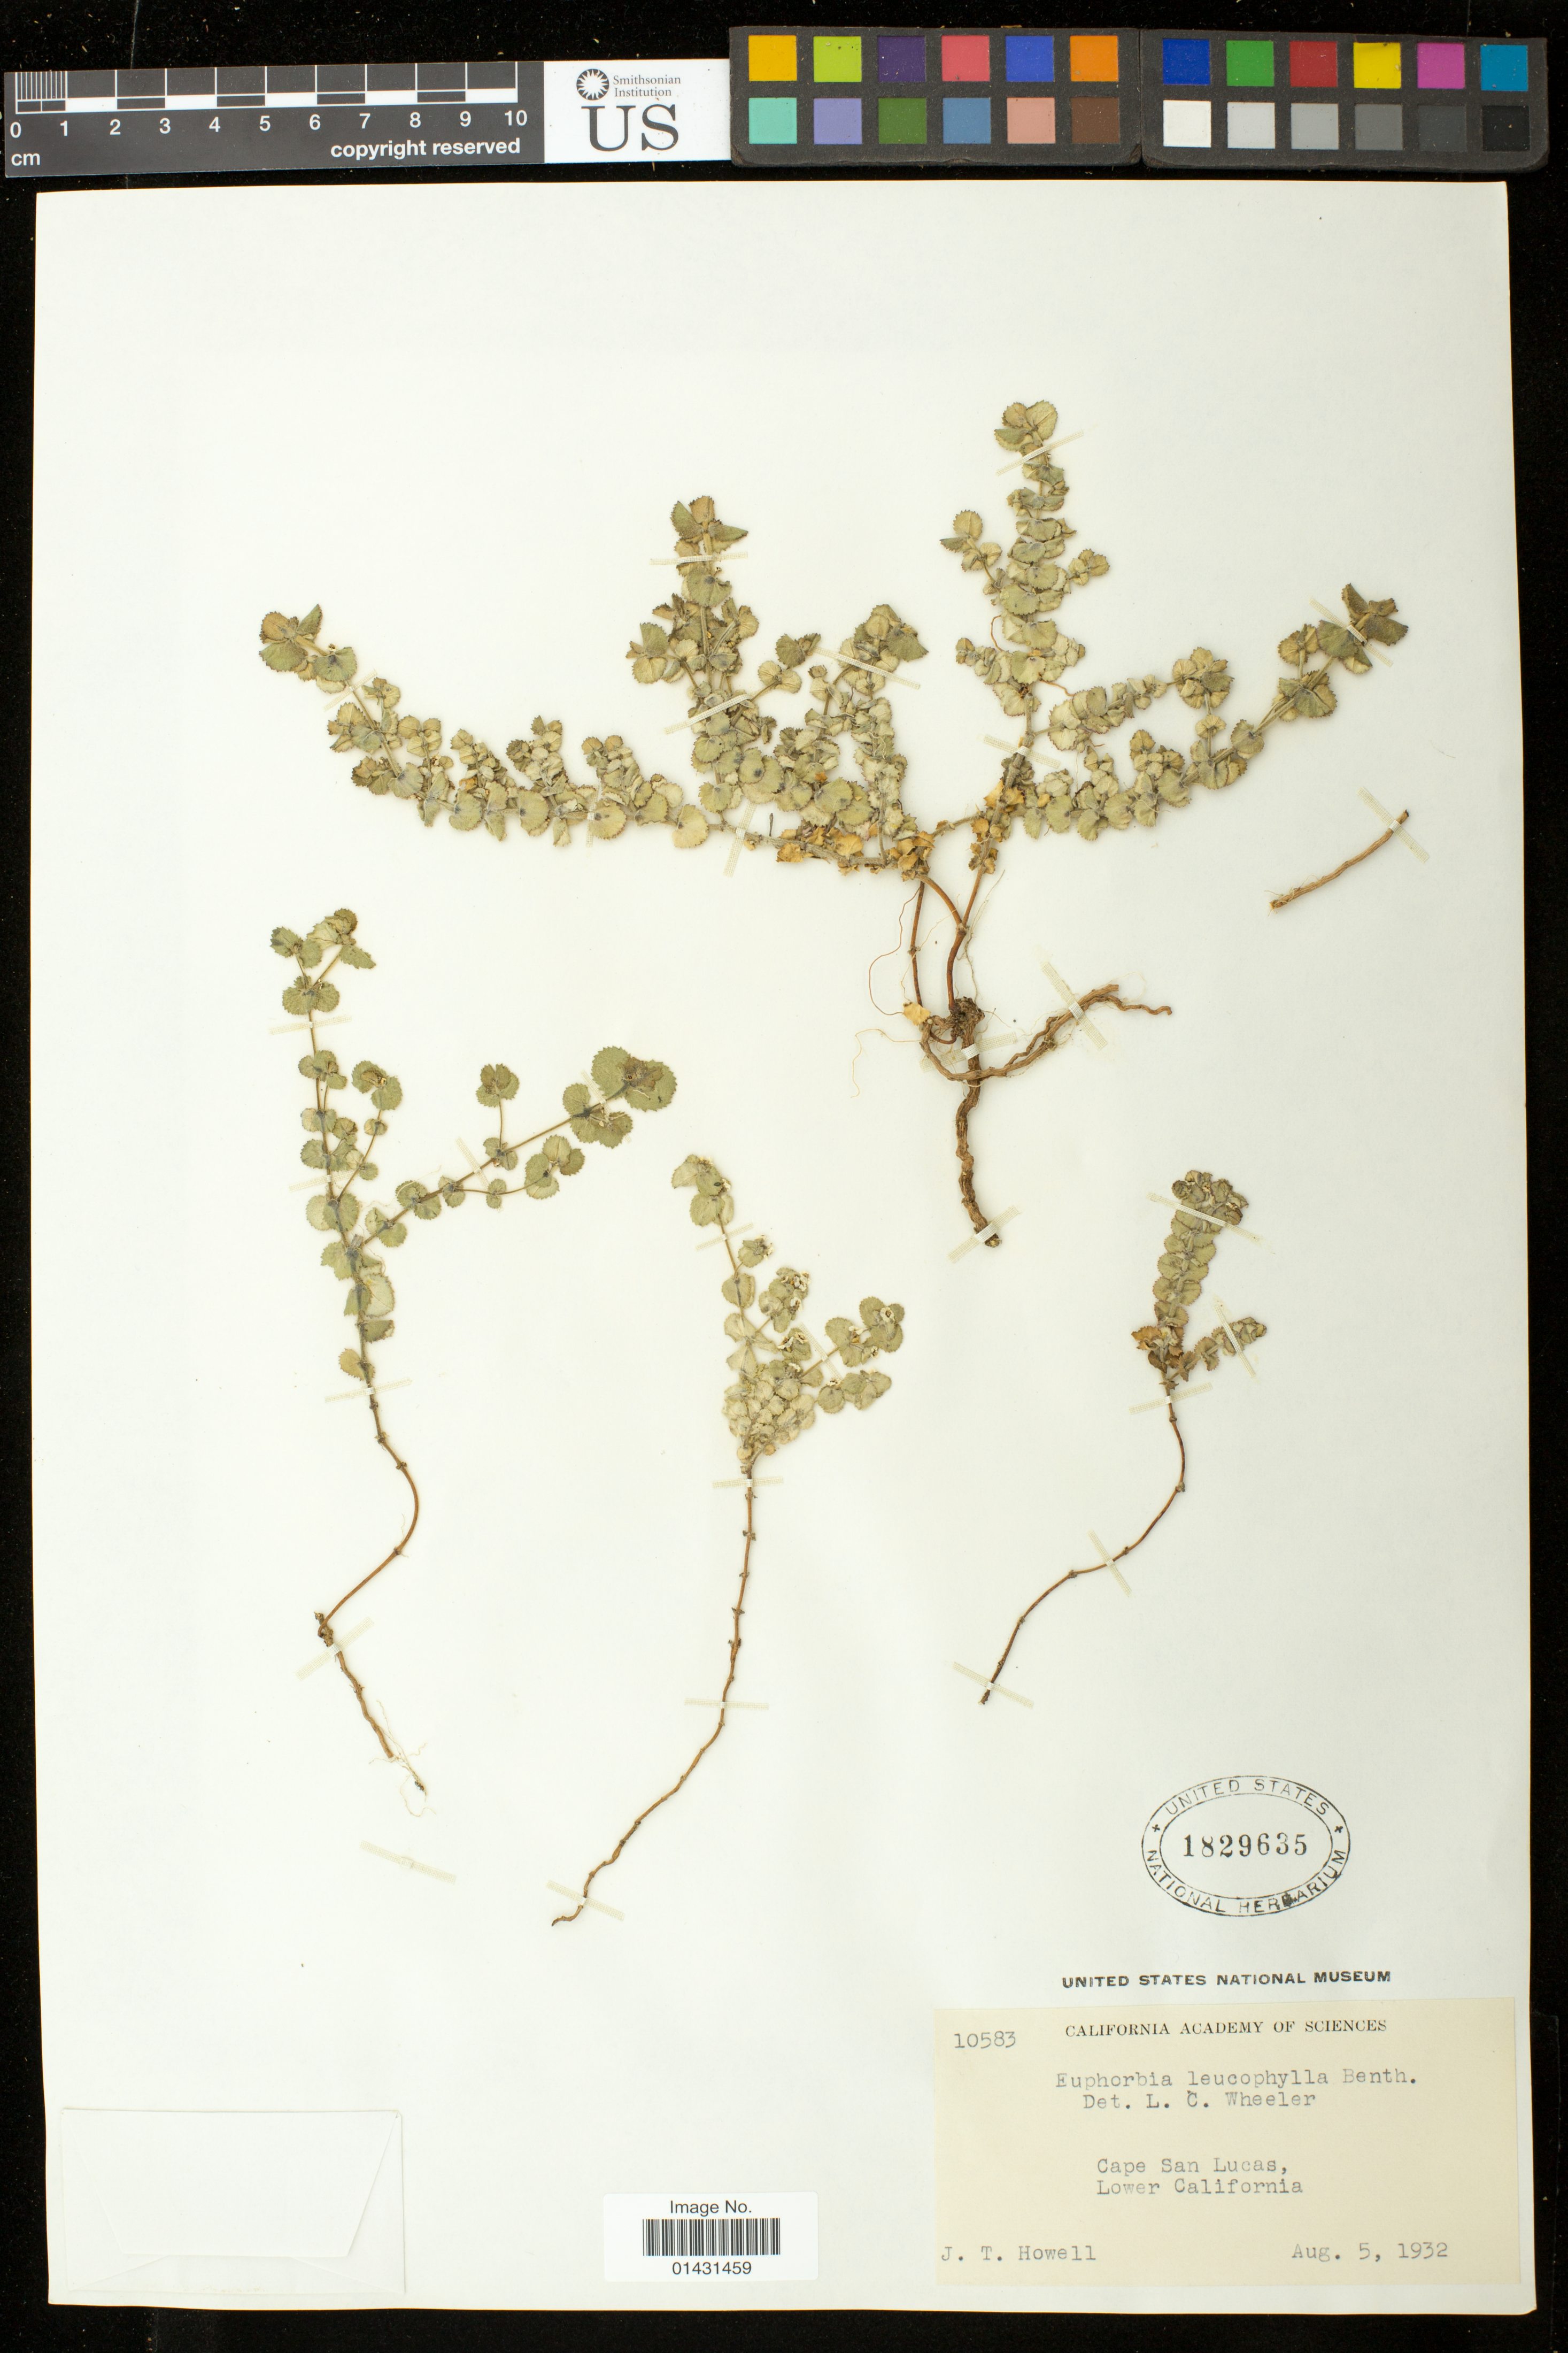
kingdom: Plantae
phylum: Tracheophyta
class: Magnoliopsida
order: Malpighiales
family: Euphorbiaceae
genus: Euphorbia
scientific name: Euphorbia leucophylla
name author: Benth.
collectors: J. T. Howell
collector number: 10583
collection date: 1932-08-05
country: Mexico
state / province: Baja California Sur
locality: Cape San Lucas, Lower California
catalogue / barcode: US 1829635